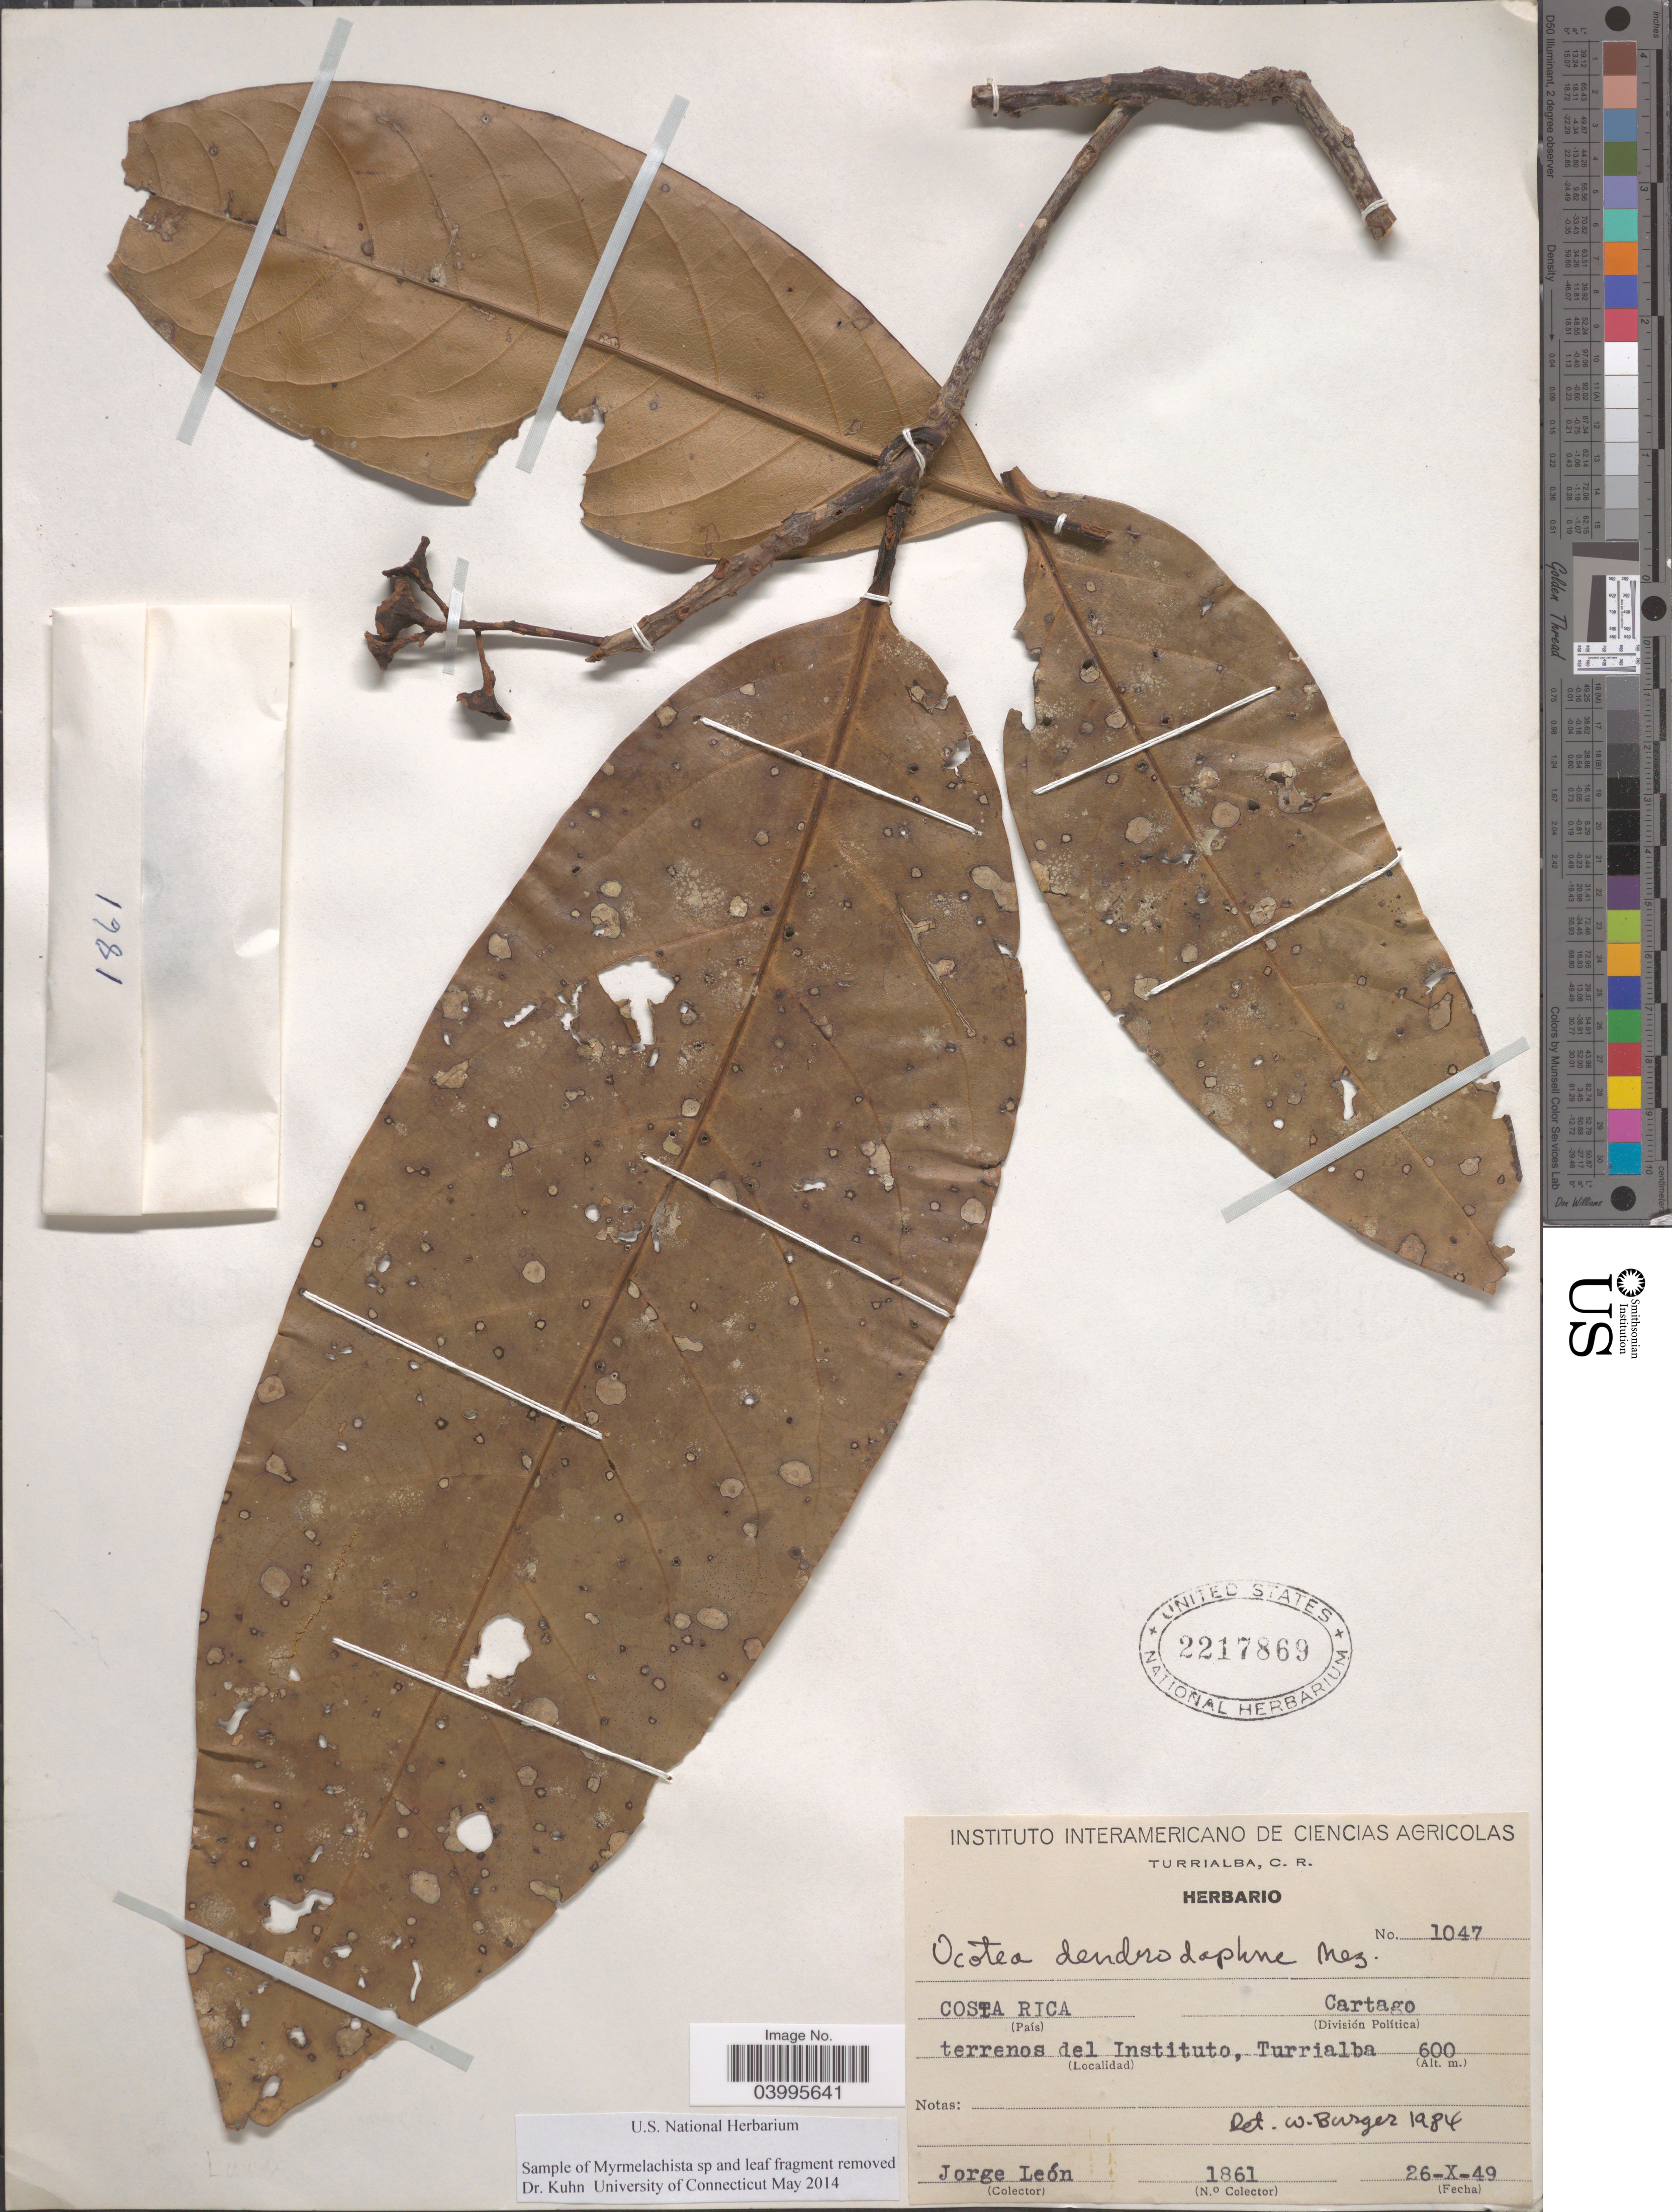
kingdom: Plantae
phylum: Tracheophyta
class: Magnoliopsida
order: Laurales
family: Lauraceae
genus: Ocotea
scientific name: Ocotea dendrodaphne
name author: Mez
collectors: J. León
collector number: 1861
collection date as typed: Transcribed d/m/y: 26/10/49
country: Costa Rica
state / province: Cartago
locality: Terrenos del Instituto, Turrialba.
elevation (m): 600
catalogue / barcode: US 2217869